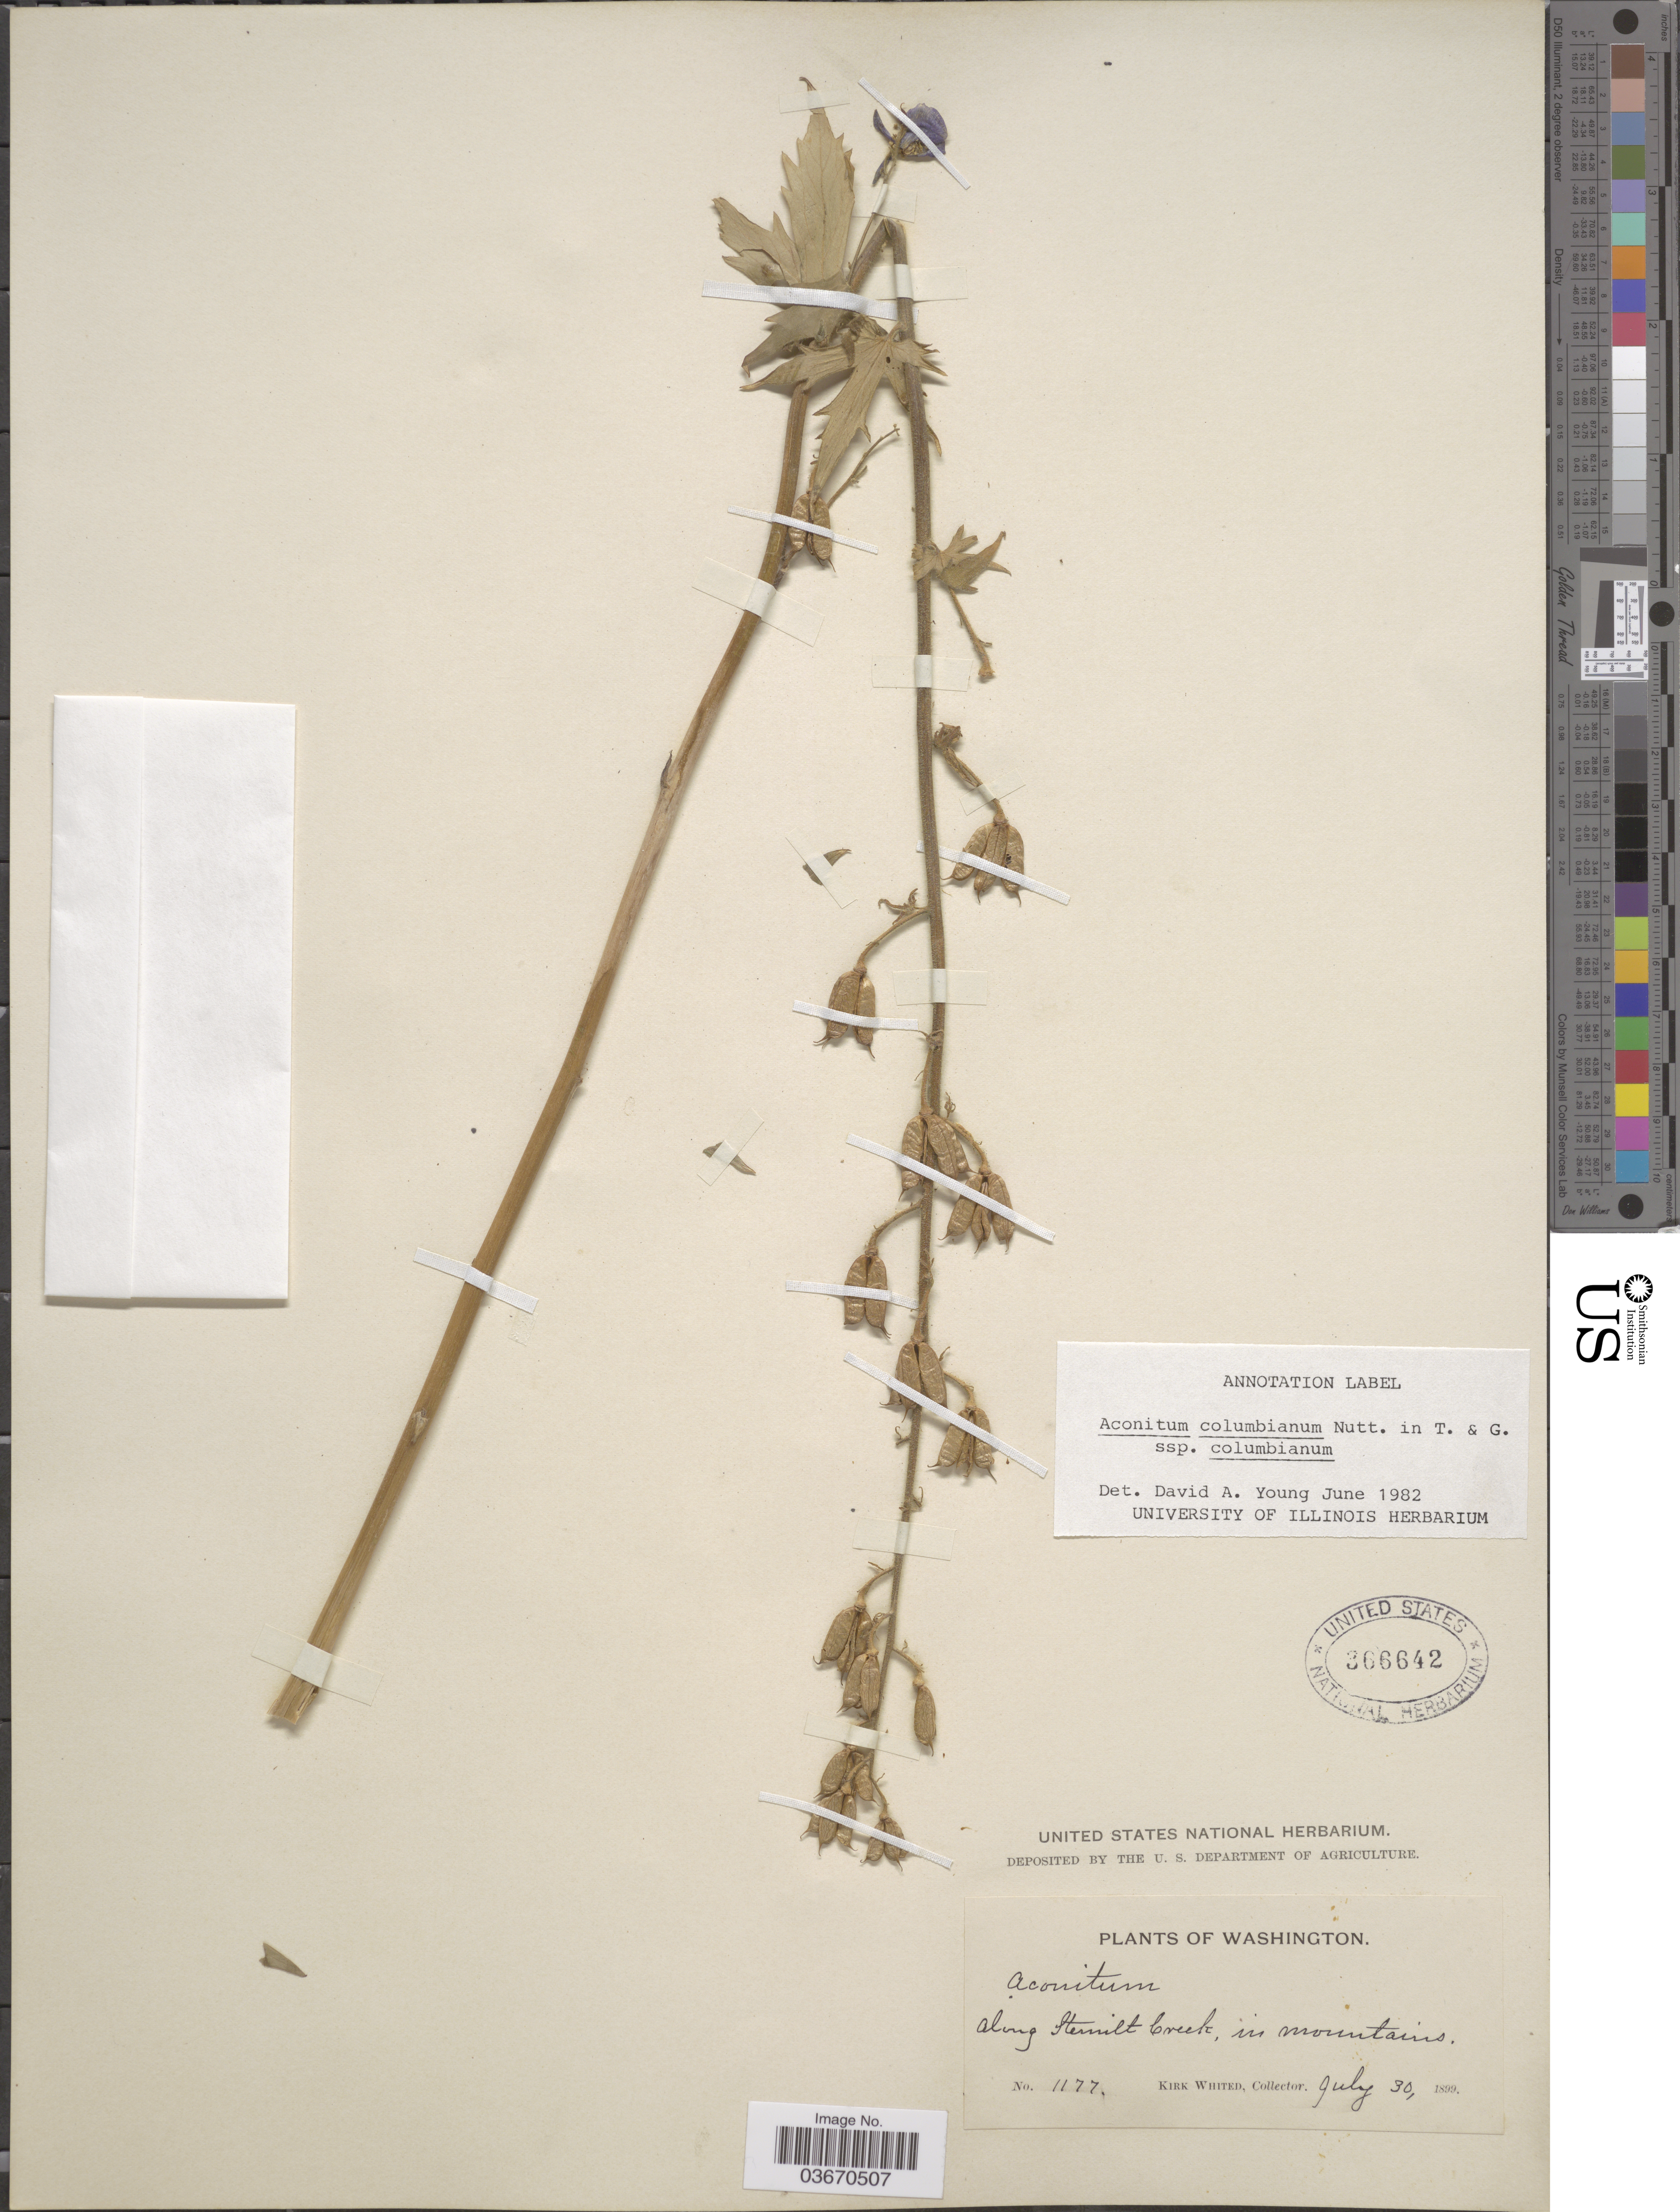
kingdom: Plantae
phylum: Tracheophyta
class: Magnoliopsida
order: Ranunculales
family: Ranunculaceae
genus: Aconitum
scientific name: Aconitum columbianum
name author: Nutt.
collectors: K. Whited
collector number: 1177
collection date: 1899-07-30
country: United States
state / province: Washington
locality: Along Stemilt Creek, in mountains.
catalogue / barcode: US 366642